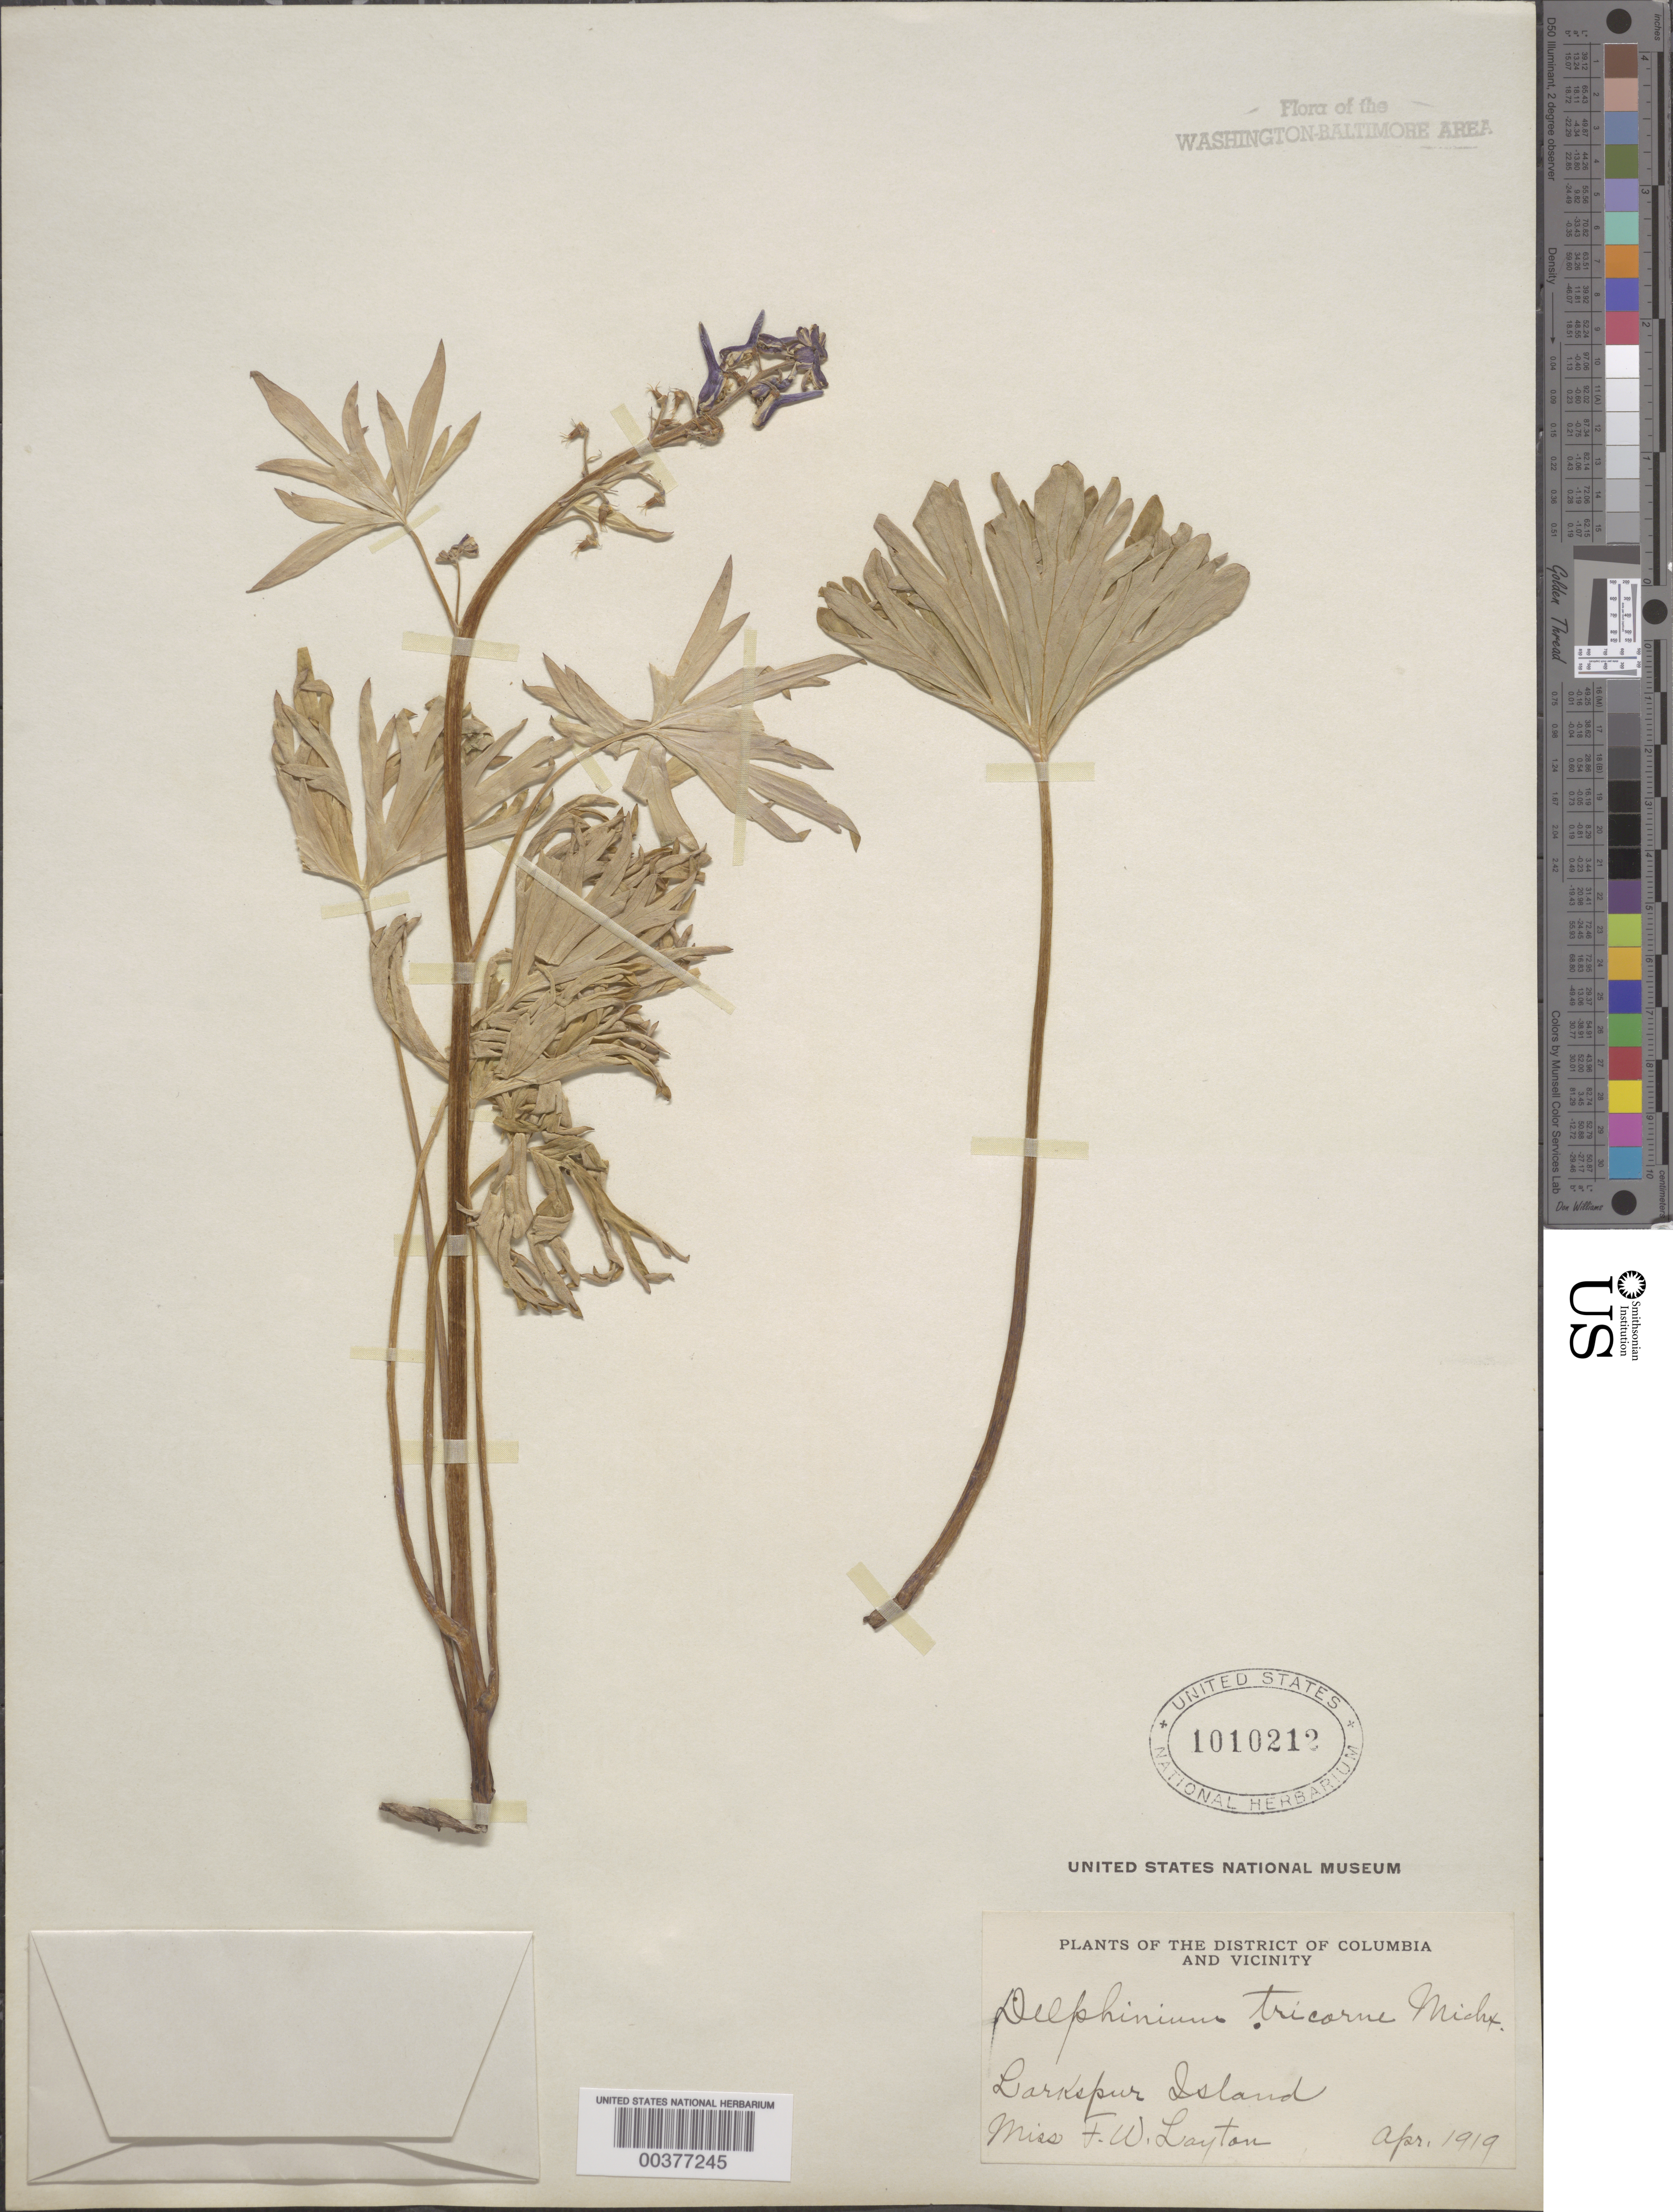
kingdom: Plantae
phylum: Tracheophyta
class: Magnoliopsida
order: Ranunculales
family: Ranunculaceae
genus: Delphinium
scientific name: Delphinium tricorne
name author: Michx.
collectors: F. Layton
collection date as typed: Apr 1919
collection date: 1919-04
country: United States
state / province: Maryland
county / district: Montgomery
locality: Island above Little Falls, Larkspur Island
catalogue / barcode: US 1010212